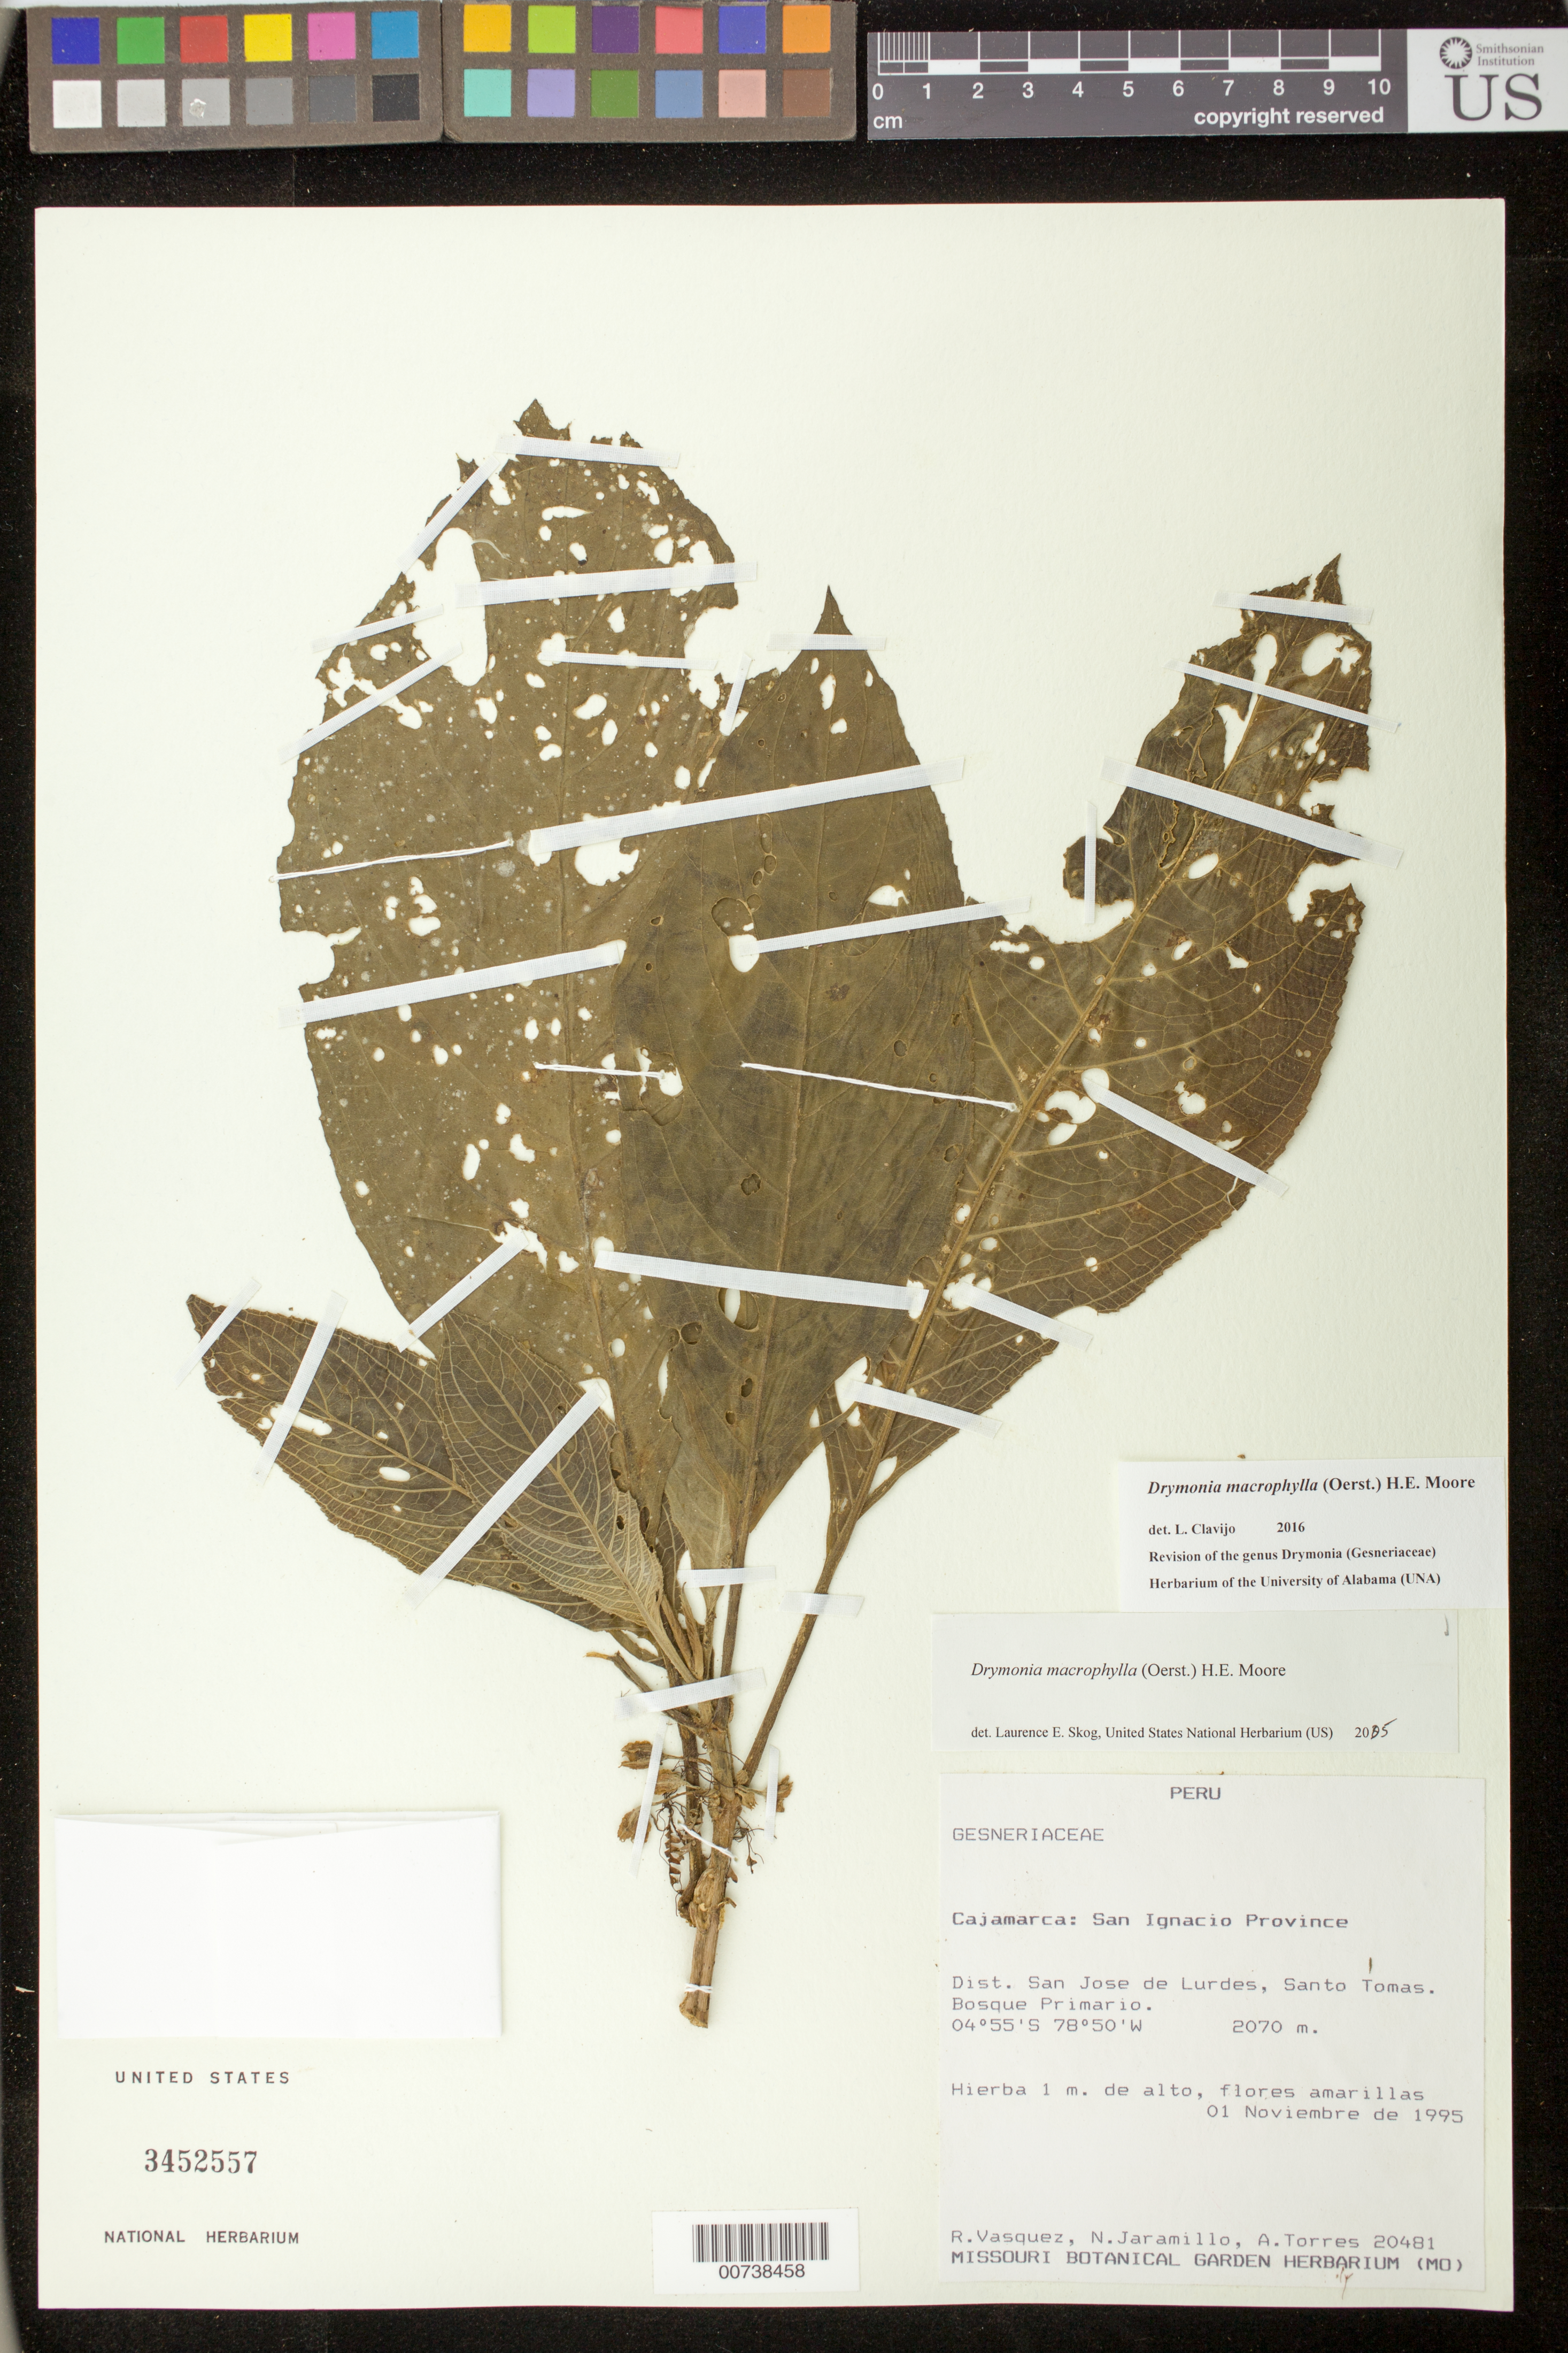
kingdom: Plantae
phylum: Tracheophyta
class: Magnoliopsida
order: Lamiales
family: Gesneriaceae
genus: Drymonia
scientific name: Drymonia macrophylla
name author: (Oerst.) H.E. Moore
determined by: Skog, Laurence E.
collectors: R. Vásquez, N. Jaramillo & A. Torres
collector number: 20481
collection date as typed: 01 Nov 1995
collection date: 1995-11-01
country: Peru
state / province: Cajamarca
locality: Cajamarca: San Ignacio Province. Dist. San Jose de Lurdes, Santo Tomas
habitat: Bosque primario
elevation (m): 2070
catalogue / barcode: US 3452557